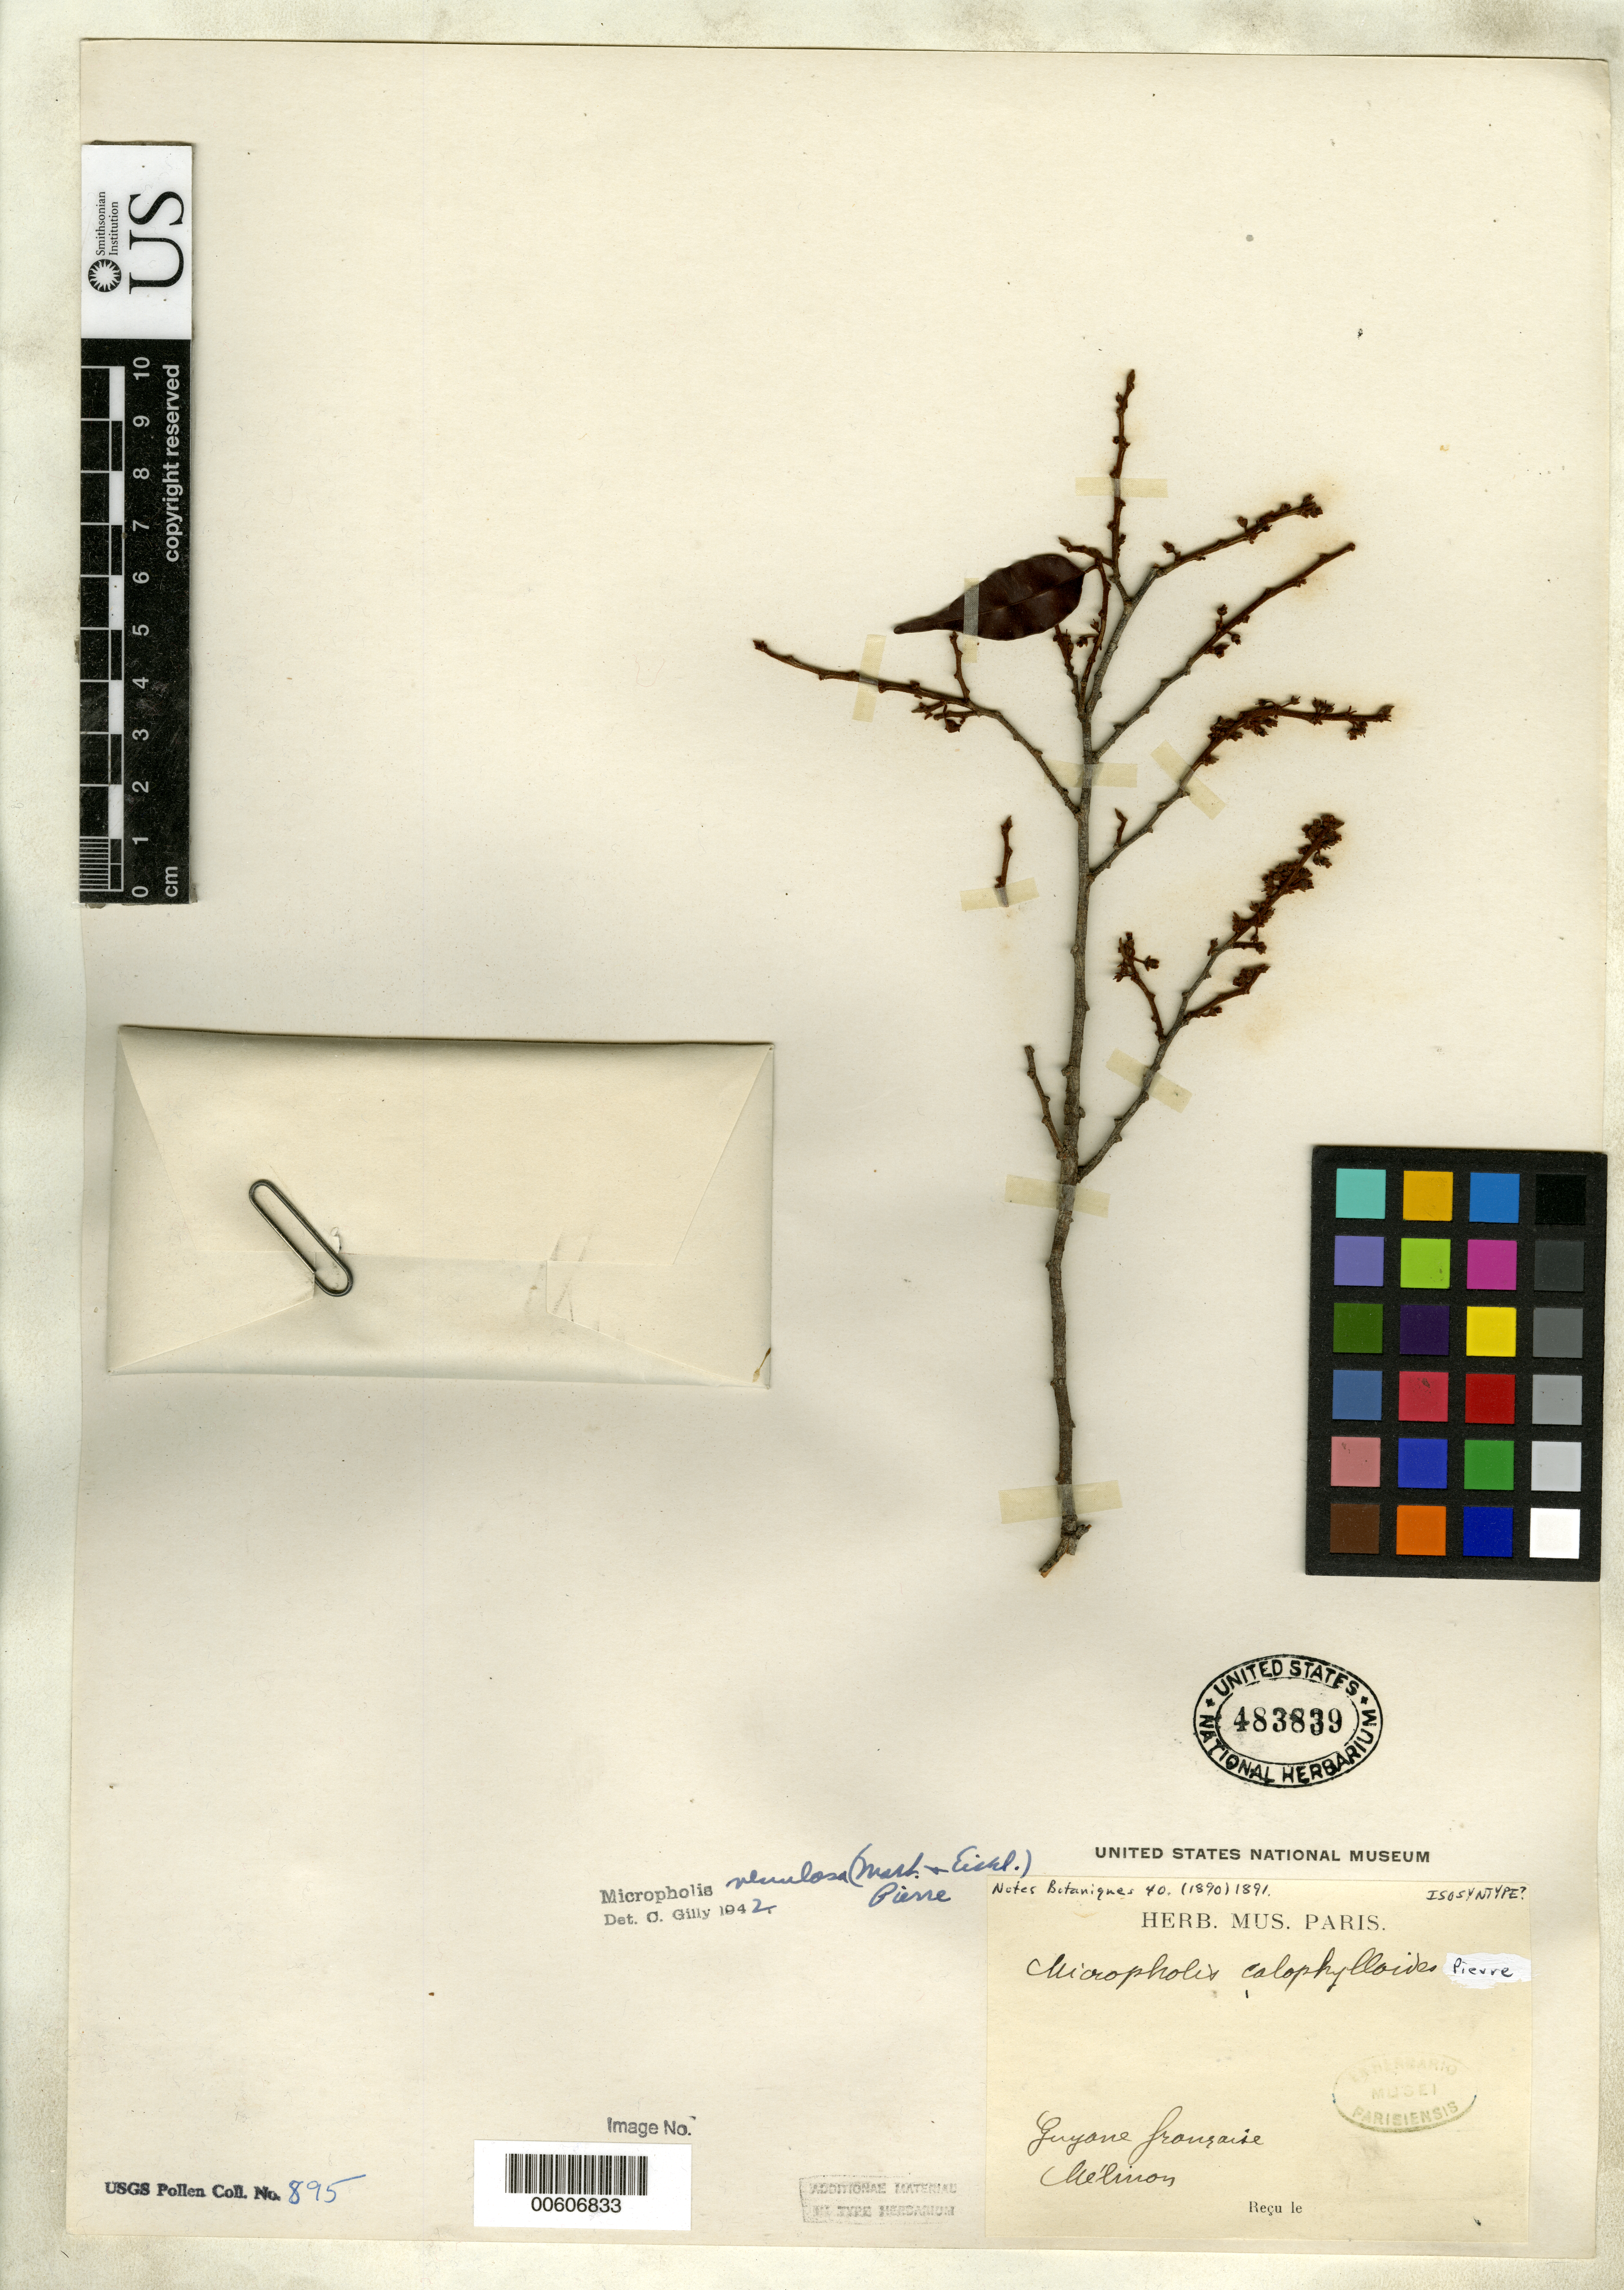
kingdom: Plantae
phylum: Tracheophyta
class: Magnoliopsida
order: Ericales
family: Sapotaceae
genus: Micropholis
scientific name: Micropholis calophylloides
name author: Pierre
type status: Possible Type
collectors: M. Melinon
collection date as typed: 1863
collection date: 1863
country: French Guiana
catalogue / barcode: US 483839